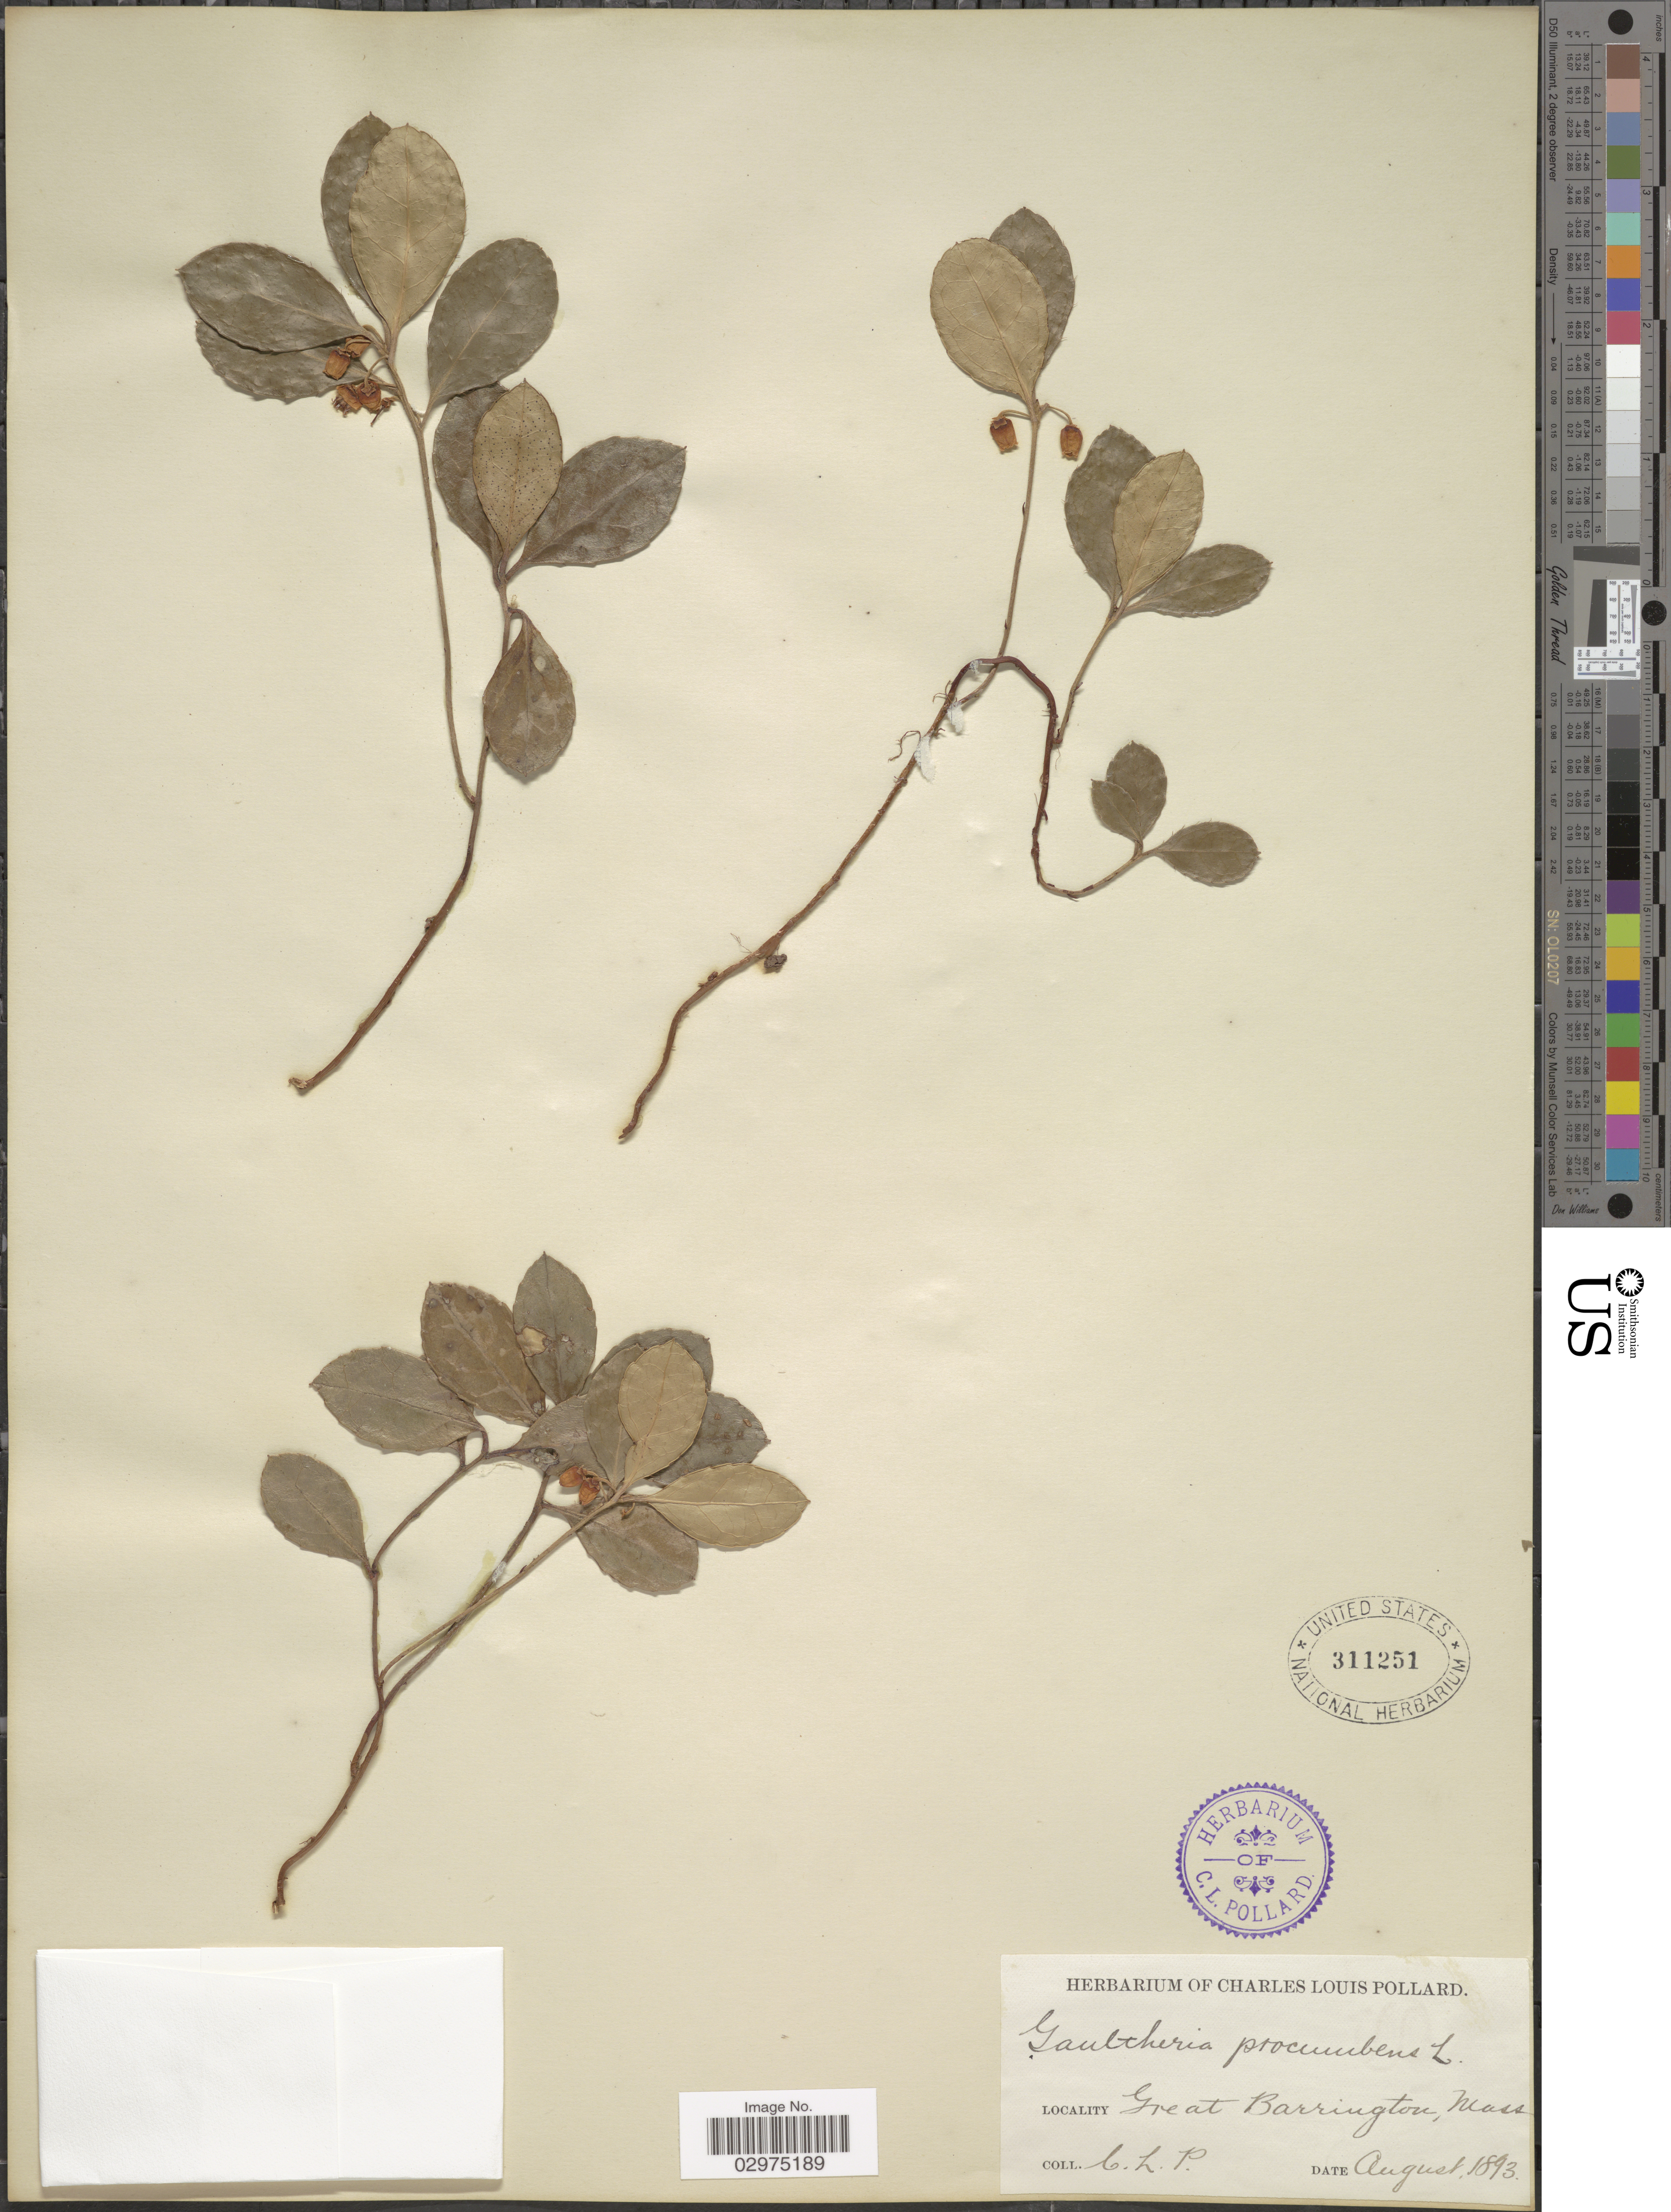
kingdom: Plantae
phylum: Tracheophyta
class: Magnoliopsida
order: Ericales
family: Ericaceae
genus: Gaultheria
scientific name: Gaultheria procumbens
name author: L.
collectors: C. L. Pollard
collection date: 1893-08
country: United States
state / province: Massachusetts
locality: Great Barrington.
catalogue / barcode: US 311251